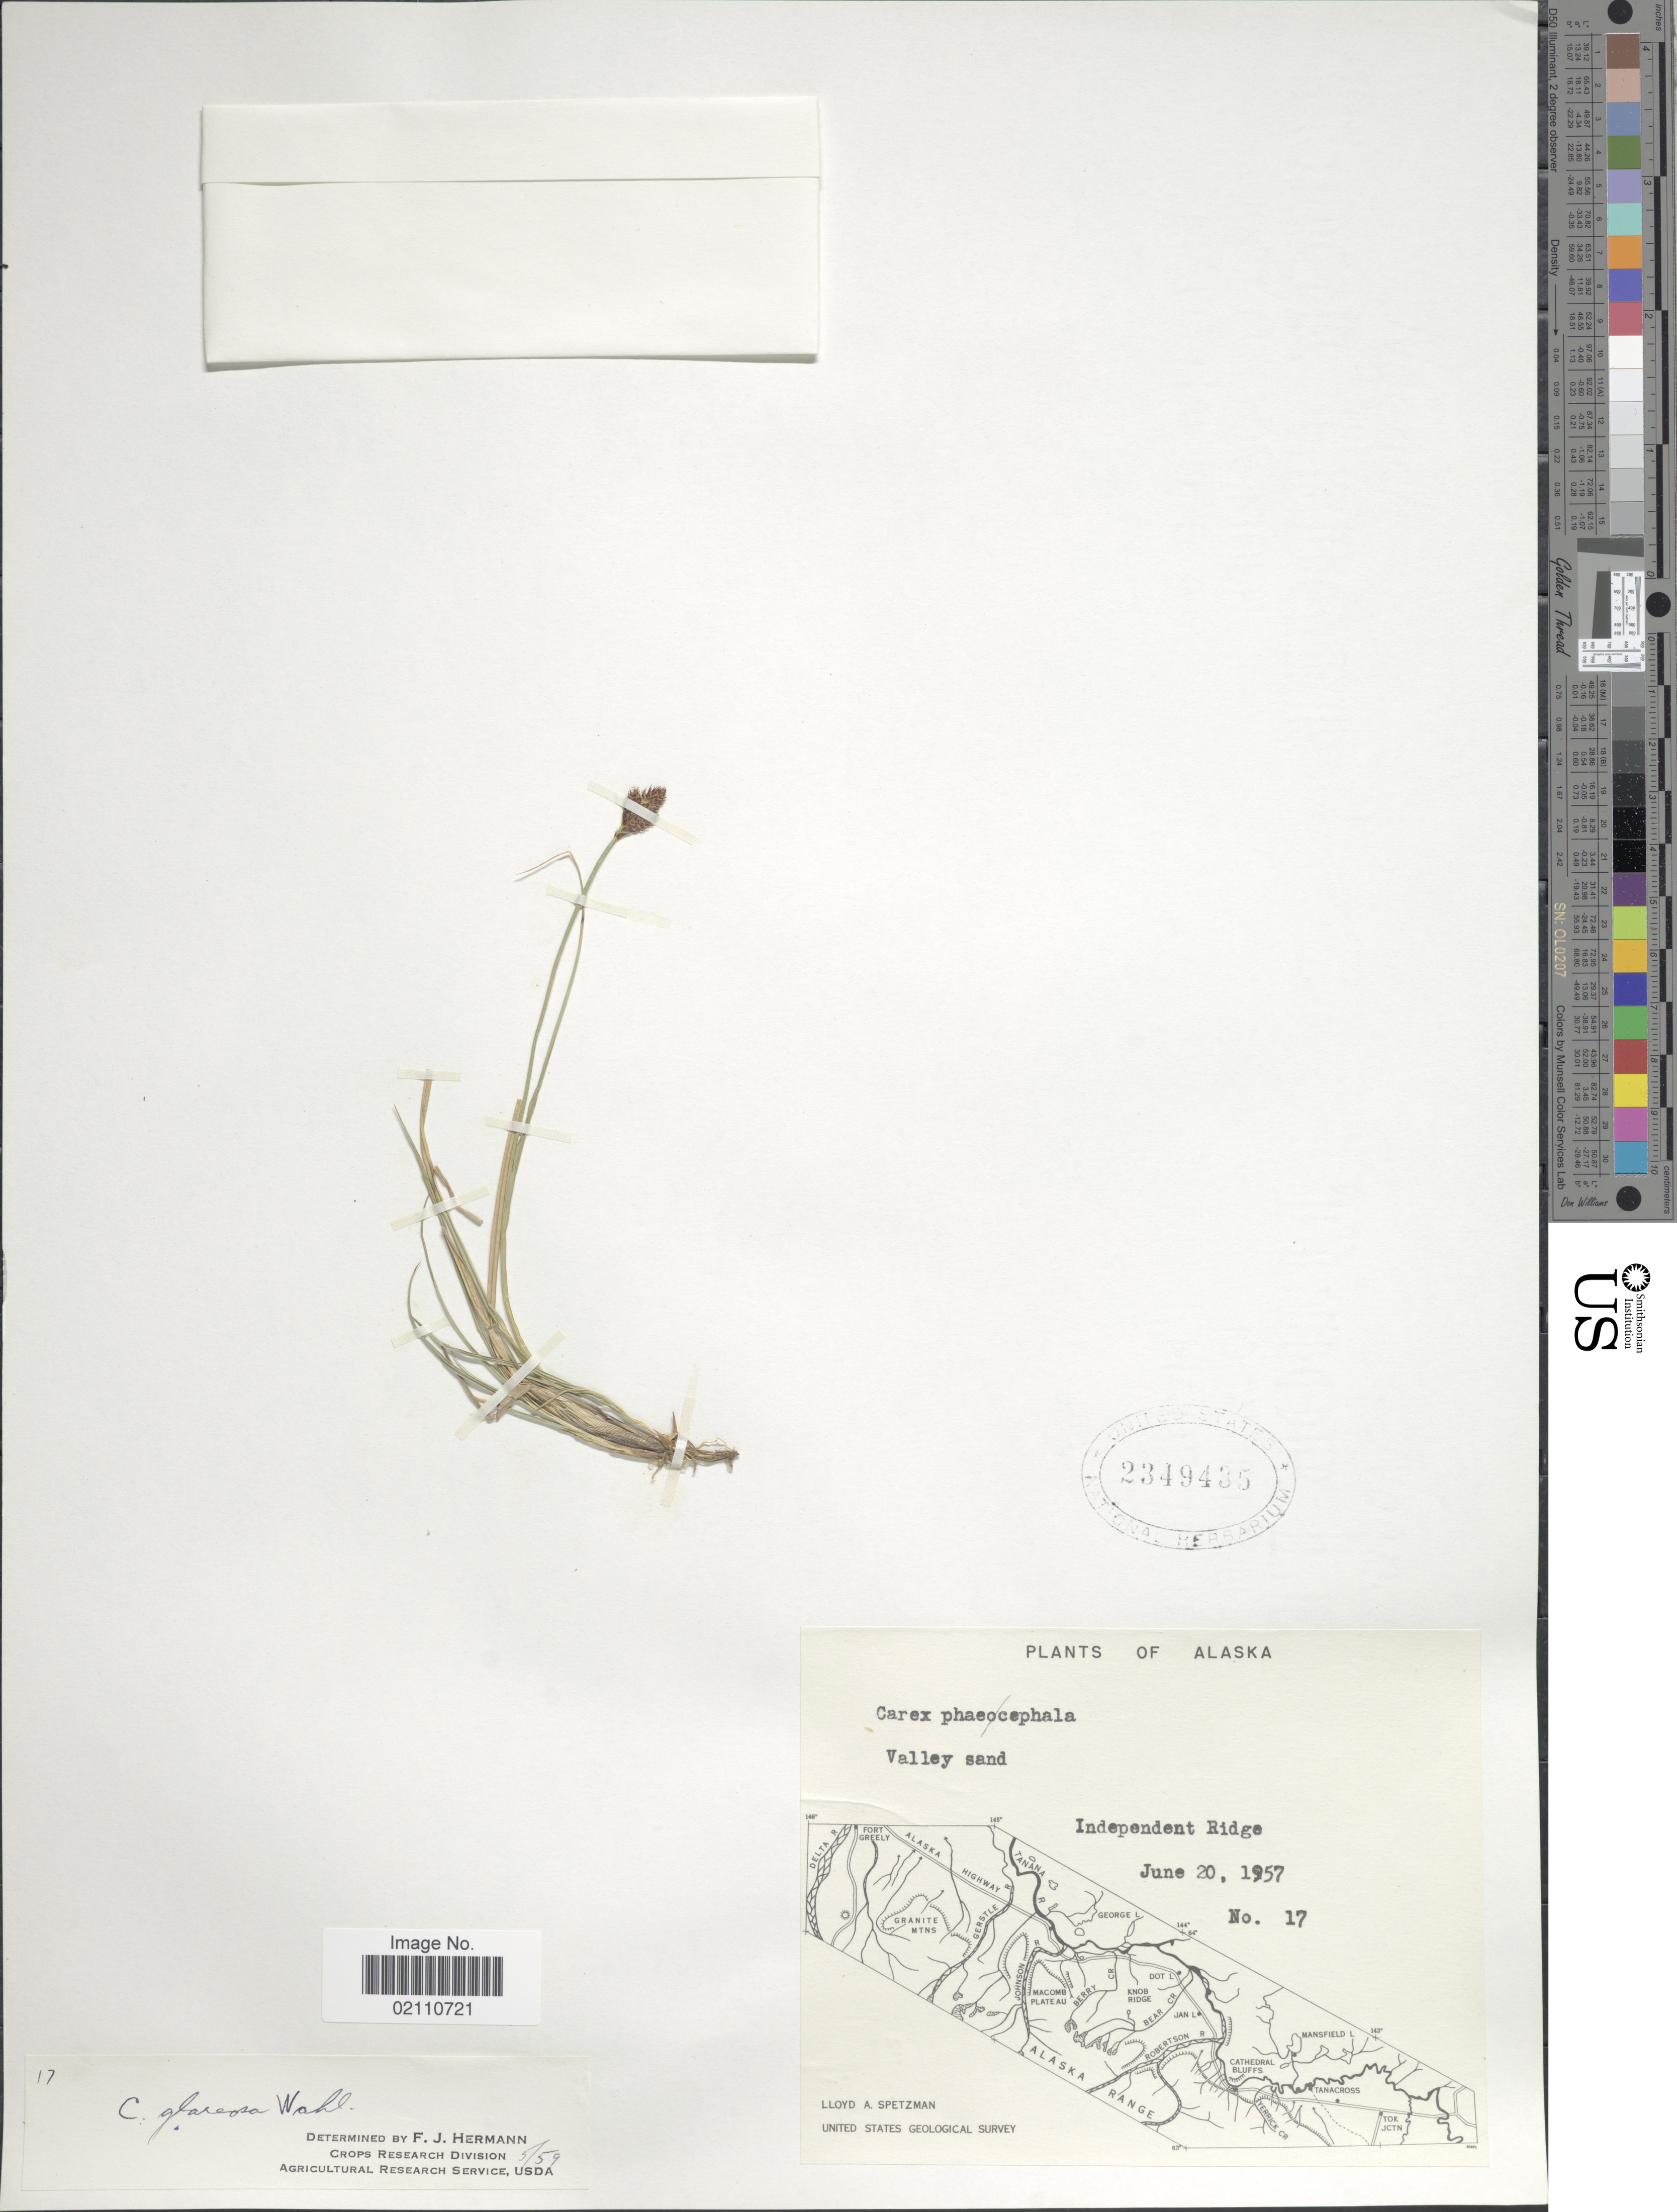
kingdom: Plantae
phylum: Tracheophyta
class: Liliopsida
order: Poales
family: Cyperaceae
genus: Carex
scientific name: Carex glareosa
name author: Schkuhr ex Wahlenb.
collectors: L. Spetzman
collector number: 17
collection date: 1957-06-20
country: United States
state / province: Alaska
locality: Independent Ridge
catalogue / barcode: US 2349435